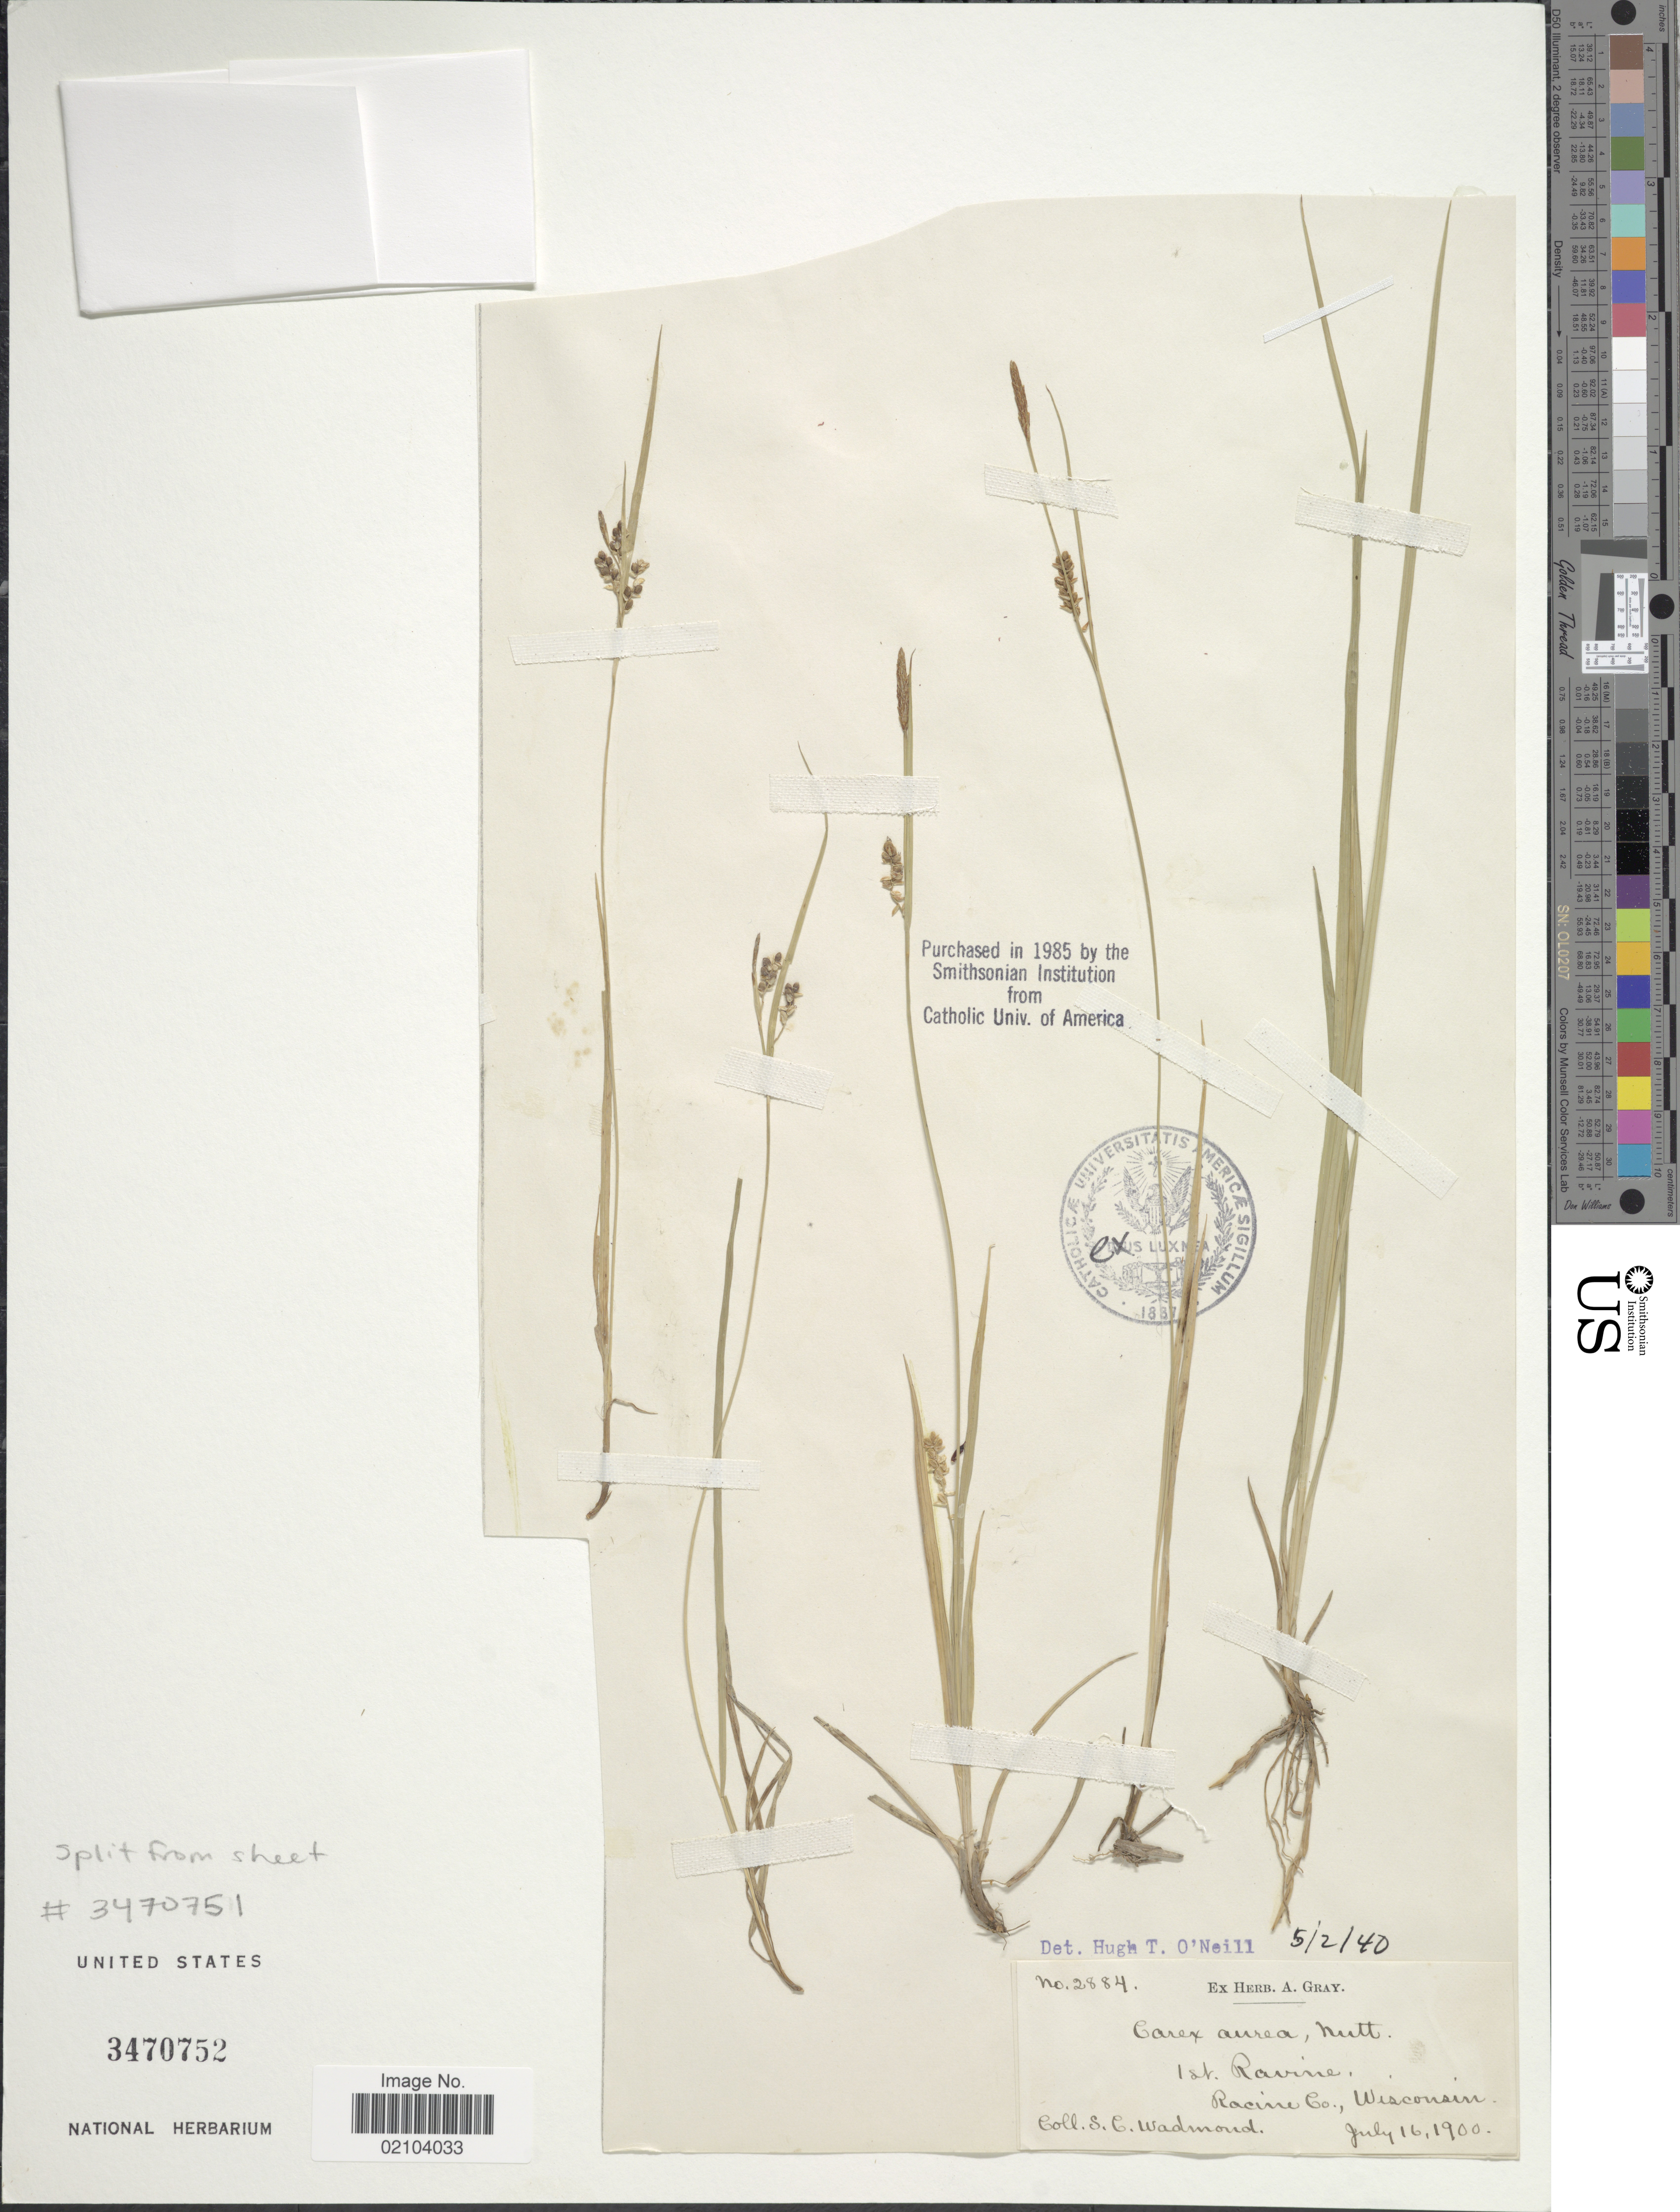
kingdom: Plantae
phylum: Tracheophyta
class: Liliopsida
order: Poales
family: Cyperaceae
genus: Carex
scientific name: Carex aurea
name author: Nutt.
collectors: S. Wadmond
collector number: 2884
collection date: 1900-07-16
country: United States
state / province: Wisconsin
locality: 1st. Ravine, Racine Co.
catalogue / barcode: US 3470752